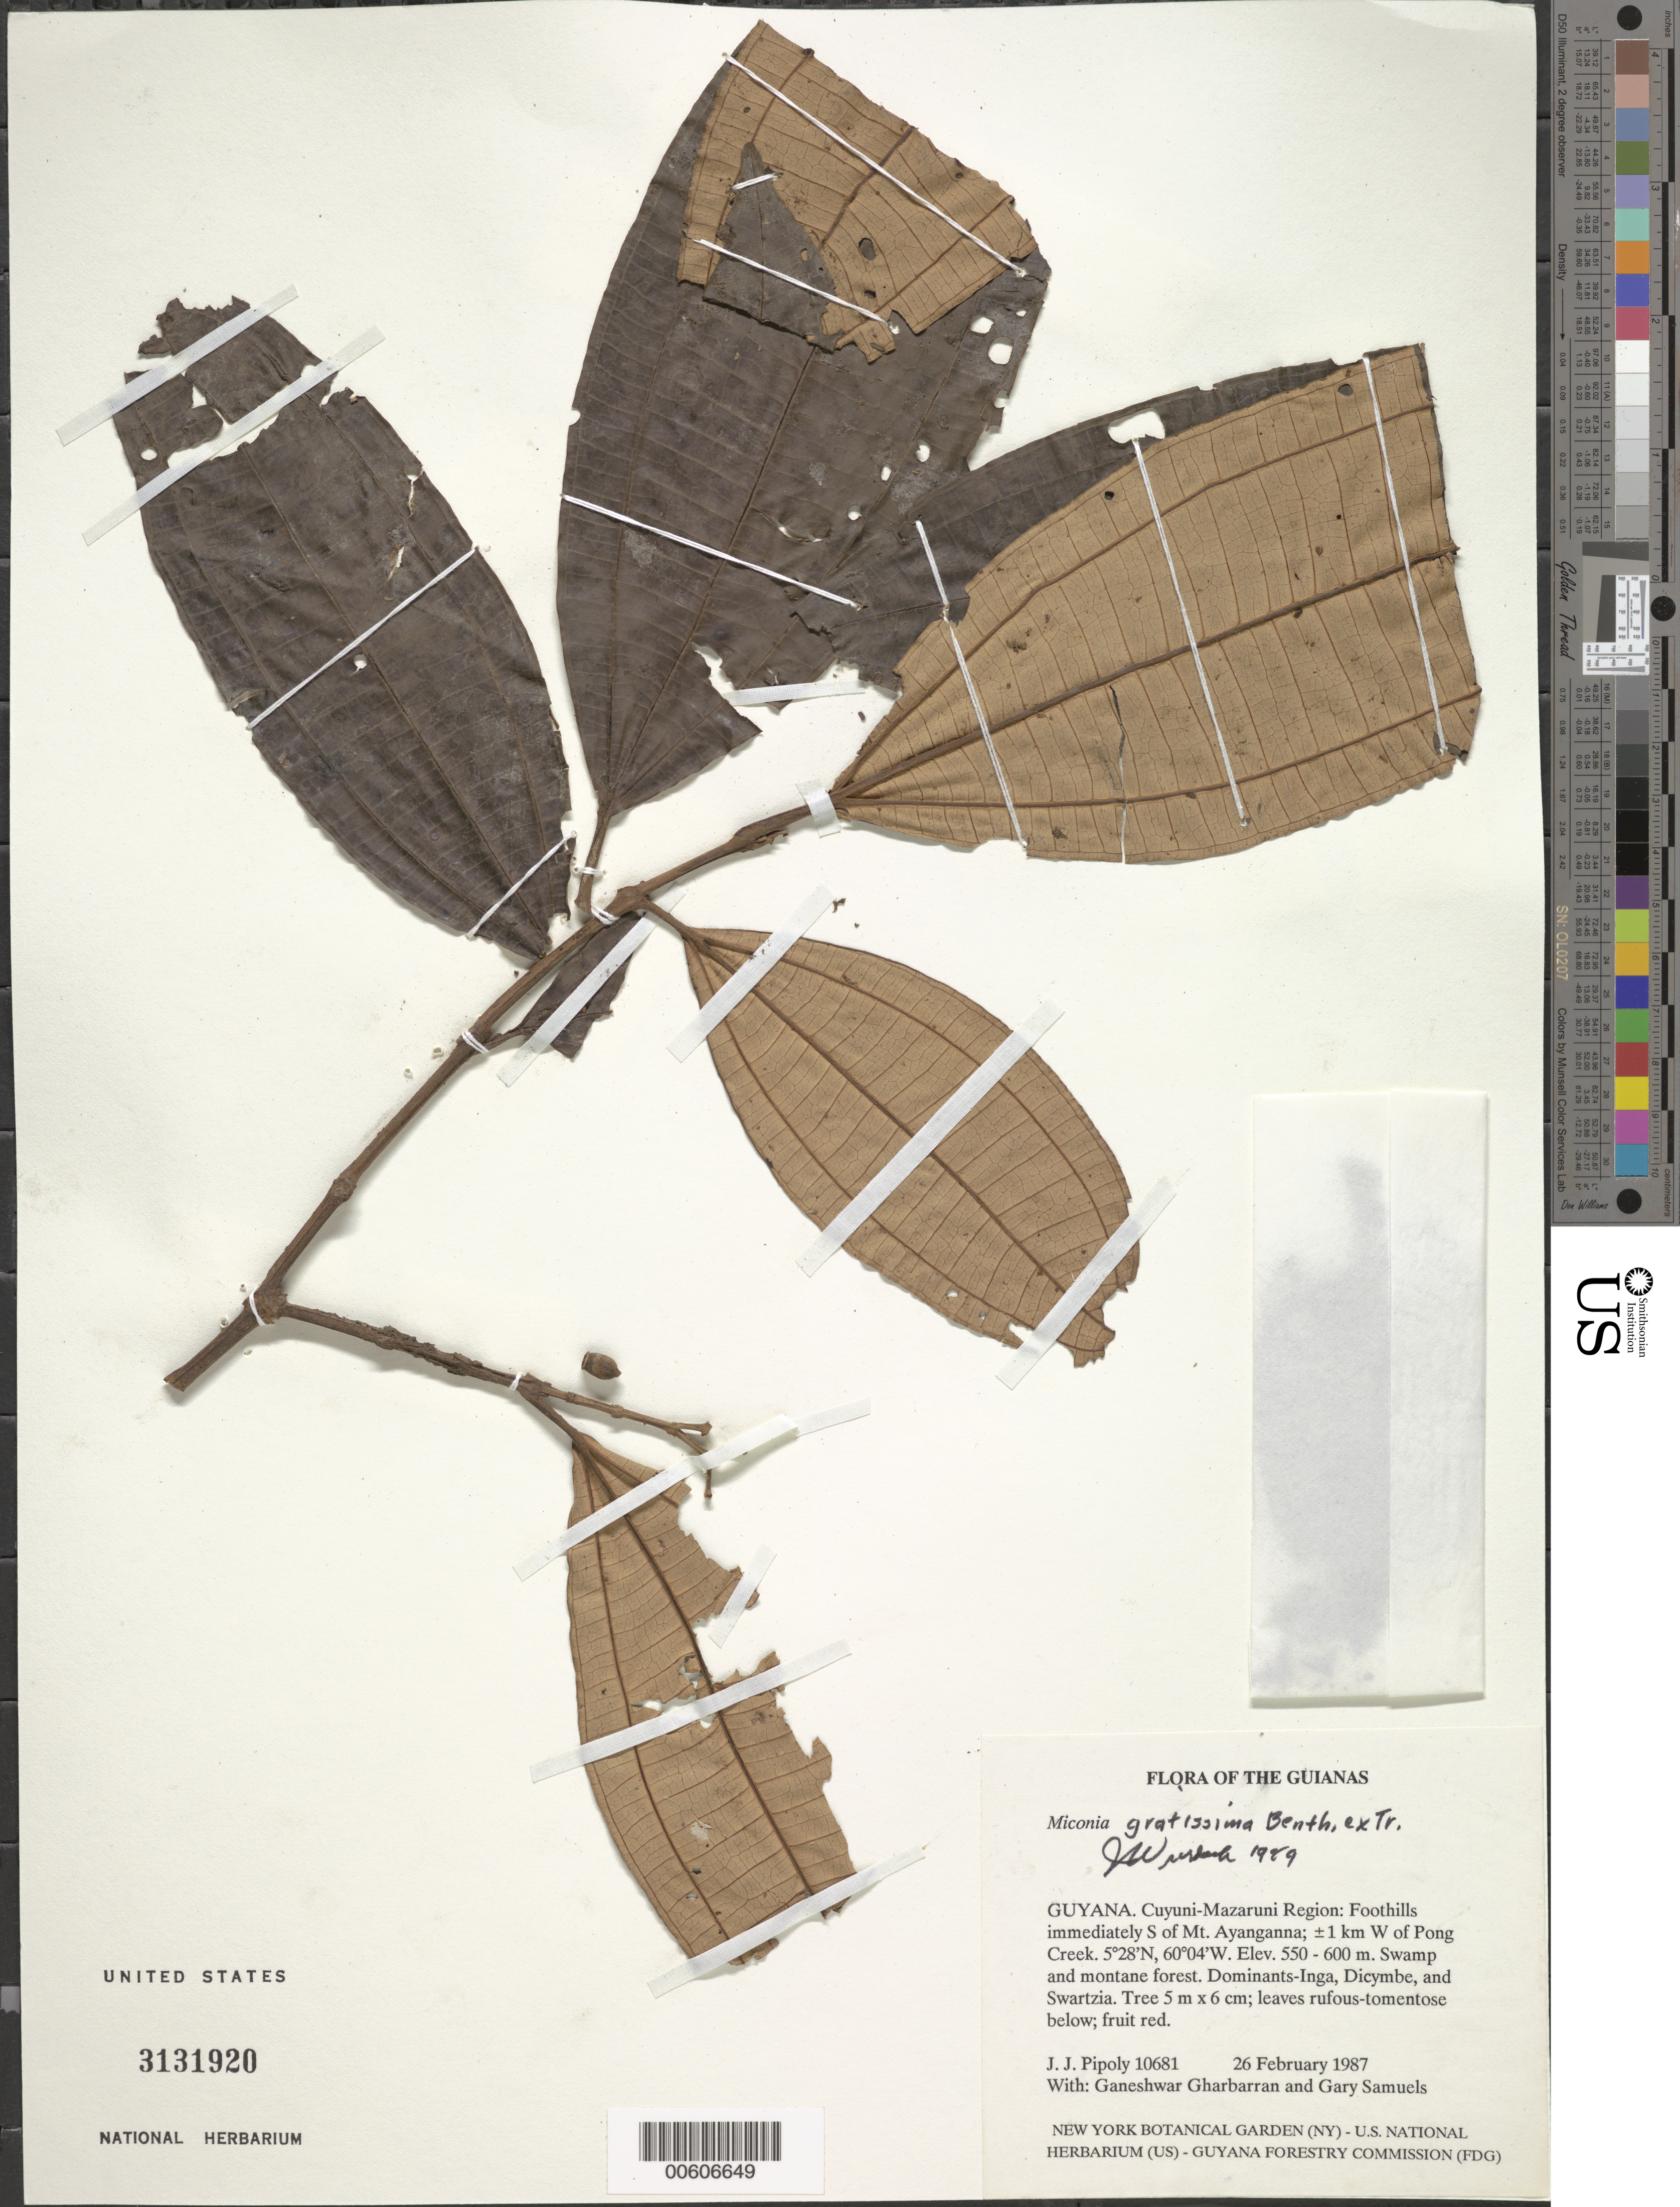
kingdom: Plantae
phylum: Tracheophyta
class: Magnoliopsida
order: Myrtales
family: Melastomataceae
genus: Miconia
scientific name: Miconia gratissima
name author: Benth. ex Triana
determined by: Wurdack, John J., (US), US (UNITED STATES)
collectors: J. J. Pipoly, G. Gharbarran & G. Samuels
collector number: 10681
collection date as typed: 26 February 1987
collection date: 1987-02-26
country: Guyana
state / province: Cuyuni-Mazaruni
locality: Foothills immediately S of Mt. Ayanganna; ±1 km W of Pong Creek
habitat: Swamp and montane forest. Dominants: Inga, Dicymbe, and Swartzia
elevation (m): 550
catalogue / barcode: US 3131920